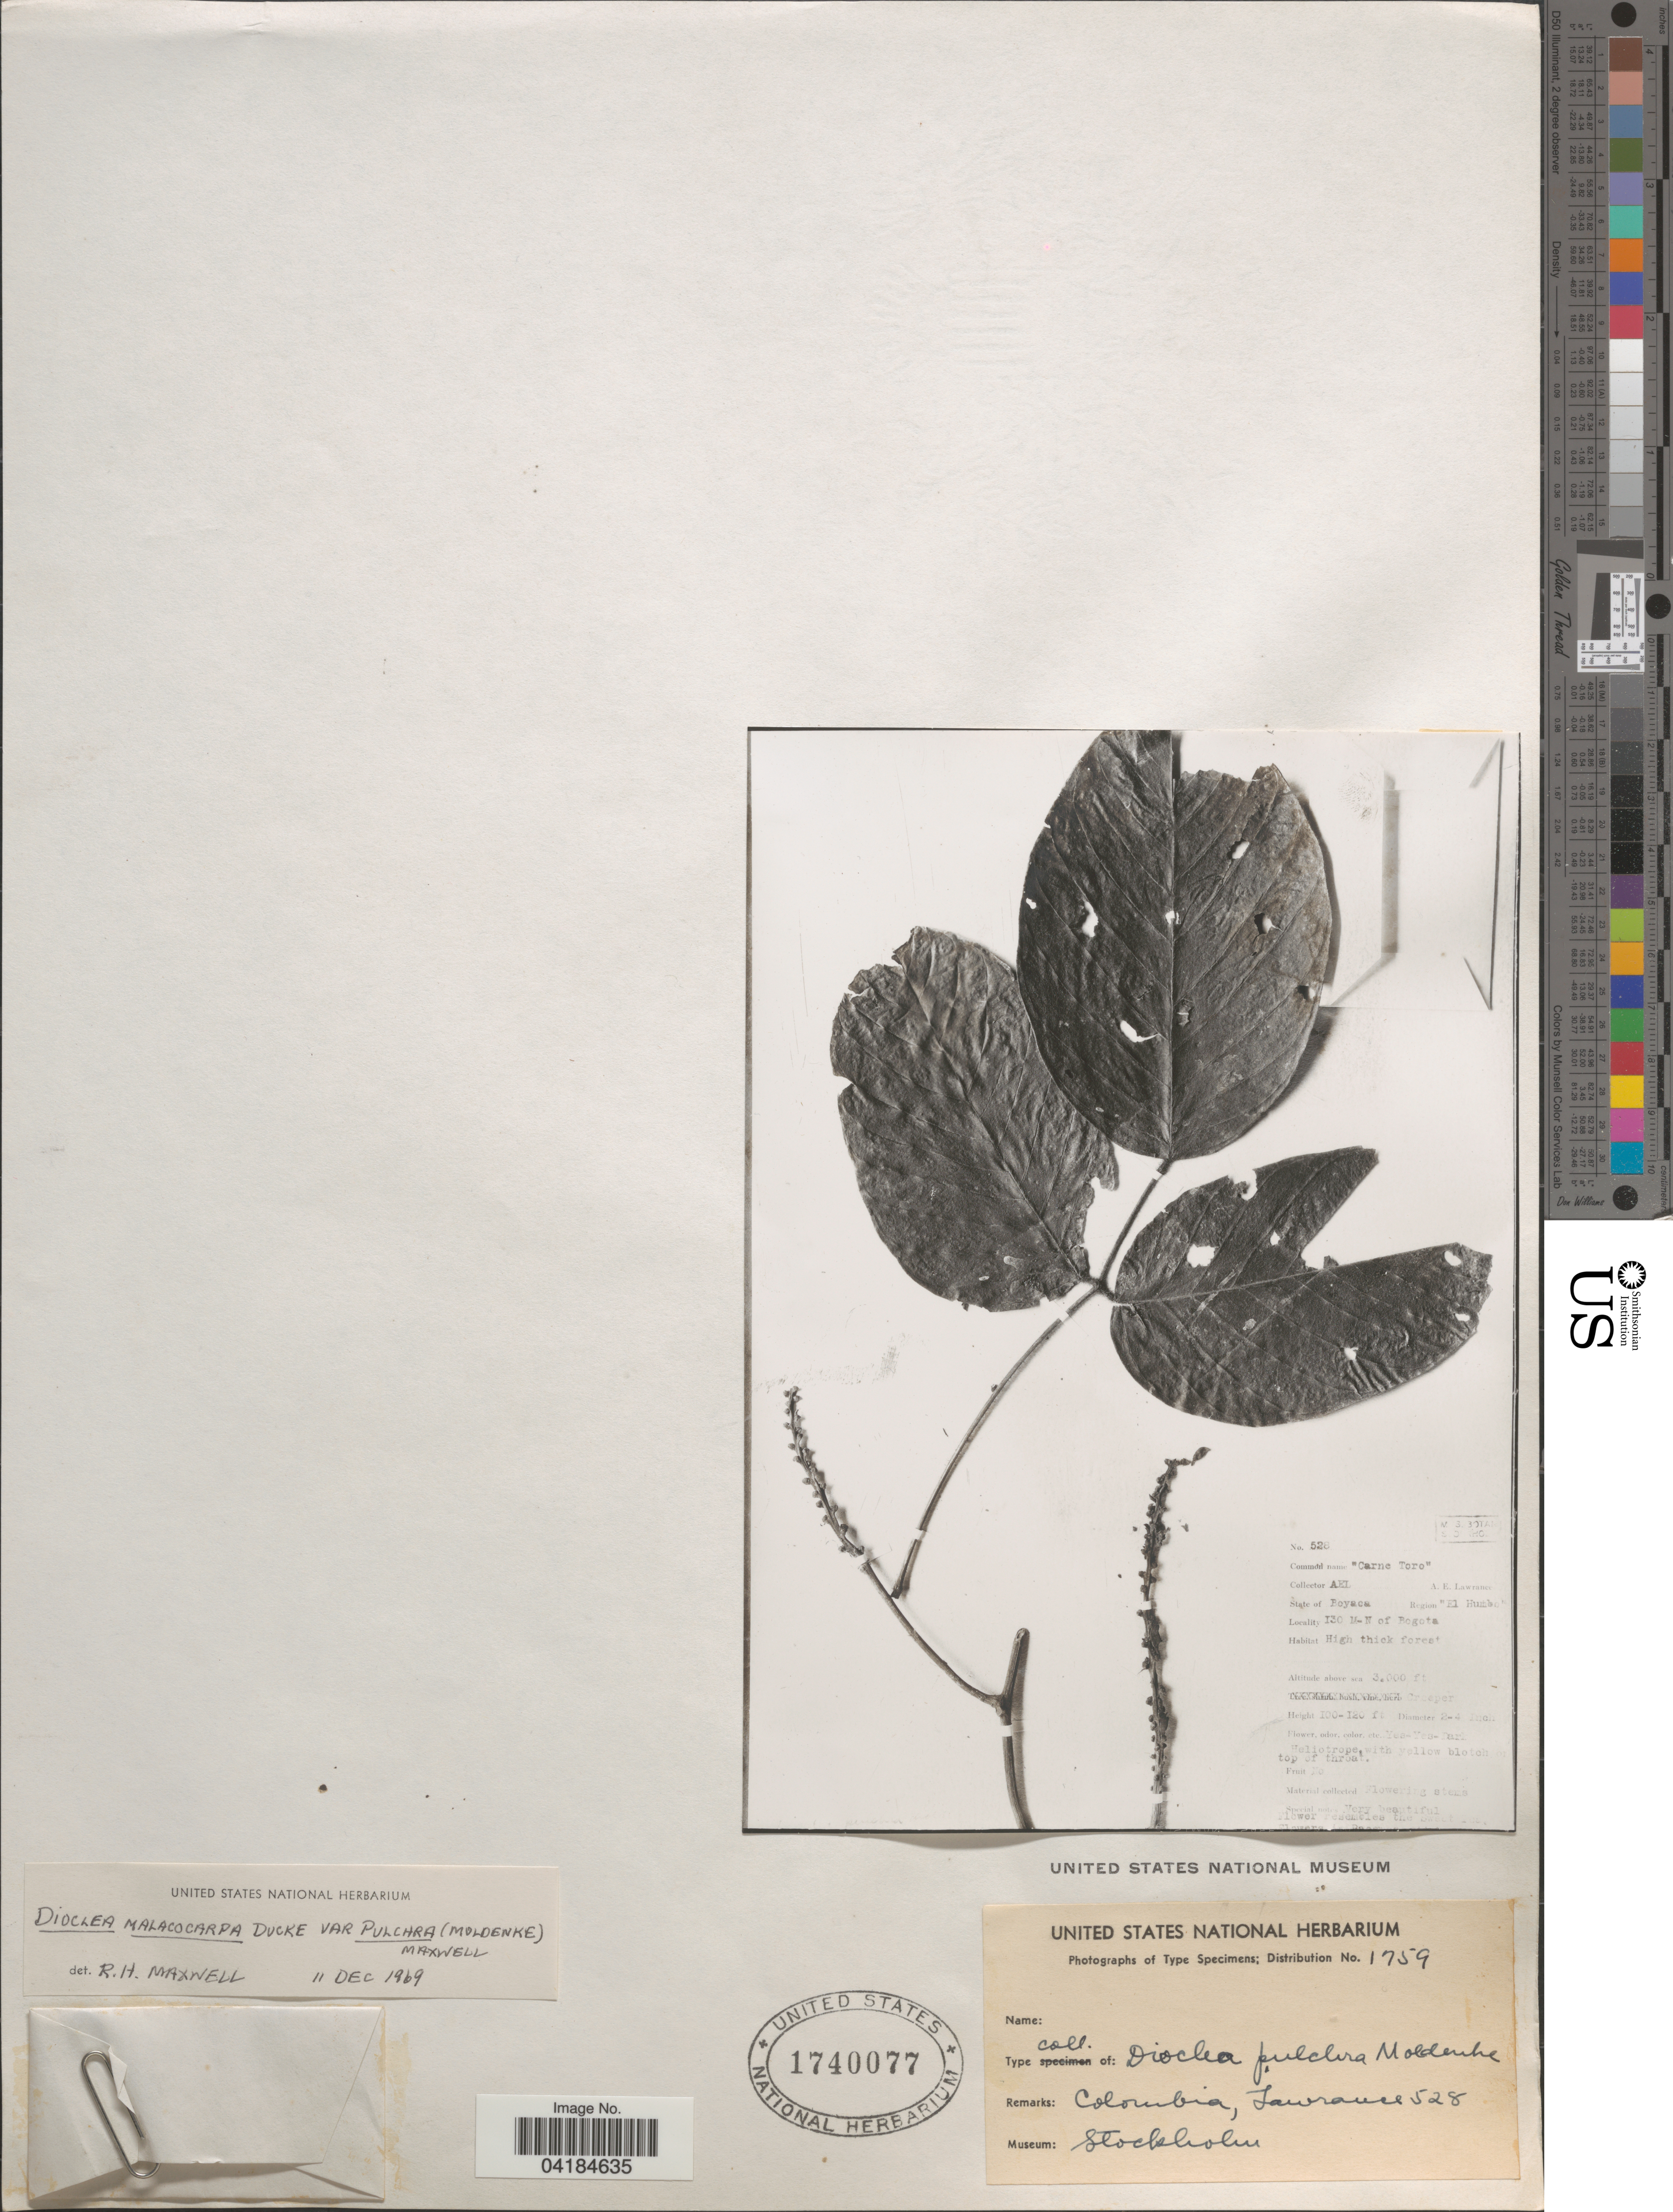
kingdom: Plantae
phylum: Tracheophyta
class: Magnoliopsida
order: Fabales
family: Fabaceae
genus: Macropsychanthus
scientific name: Macropsychanthus pulcher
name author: (Moldenke) L.P. Queiroz & Snak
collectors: A. Lawrance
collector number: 528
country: Colombia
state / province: Boyacá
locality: Region "El Humbo". 130 M-N of Bogota.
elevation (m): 914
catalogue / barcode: US 1740077